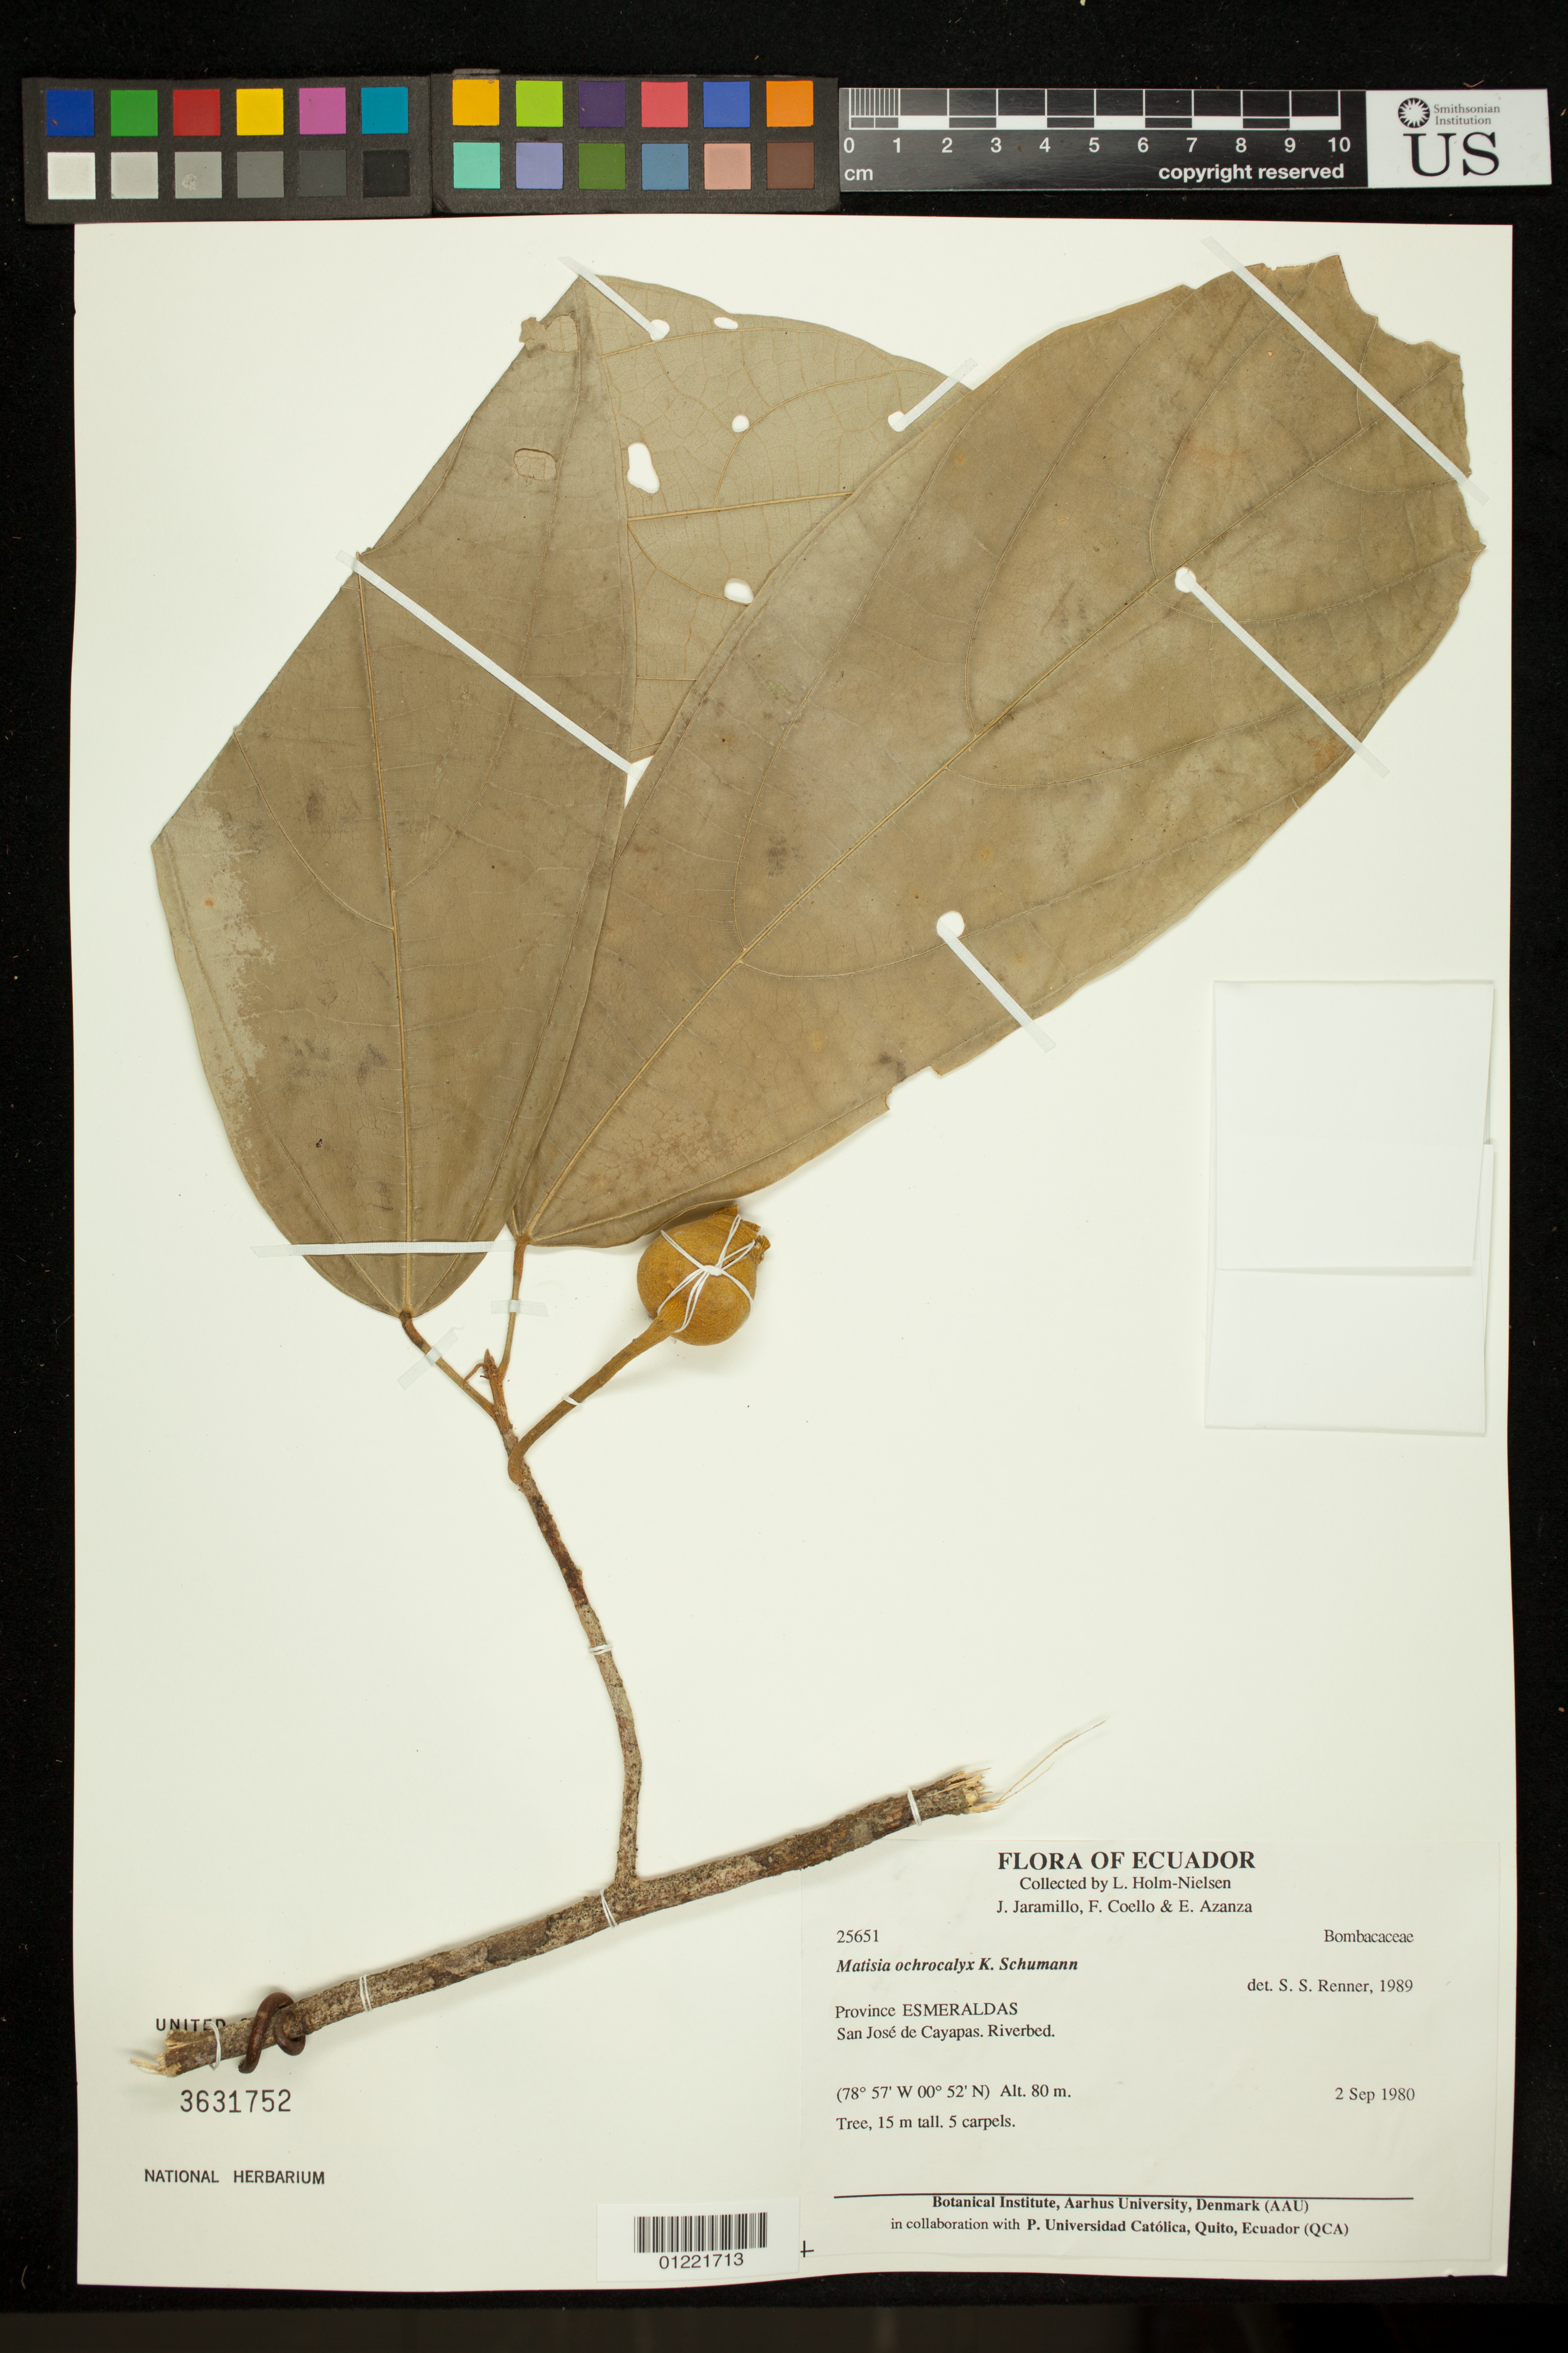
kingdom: Plantae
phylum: Tracheophyta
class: Magnoliopsida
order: Malvales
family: Malvaceae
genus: Matisia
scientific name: Matisia ochrocalyx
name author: K. Schum.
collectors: L. B. Holm-Nielsen, J. L. Jaramillo, F. Coello & E. Azanza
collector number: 25651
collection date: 1980-09-02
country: Ecuador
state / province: Esmeraldas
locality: San Jose de Cayapas. Riverbed.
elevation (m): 80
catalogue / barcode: US 3631752